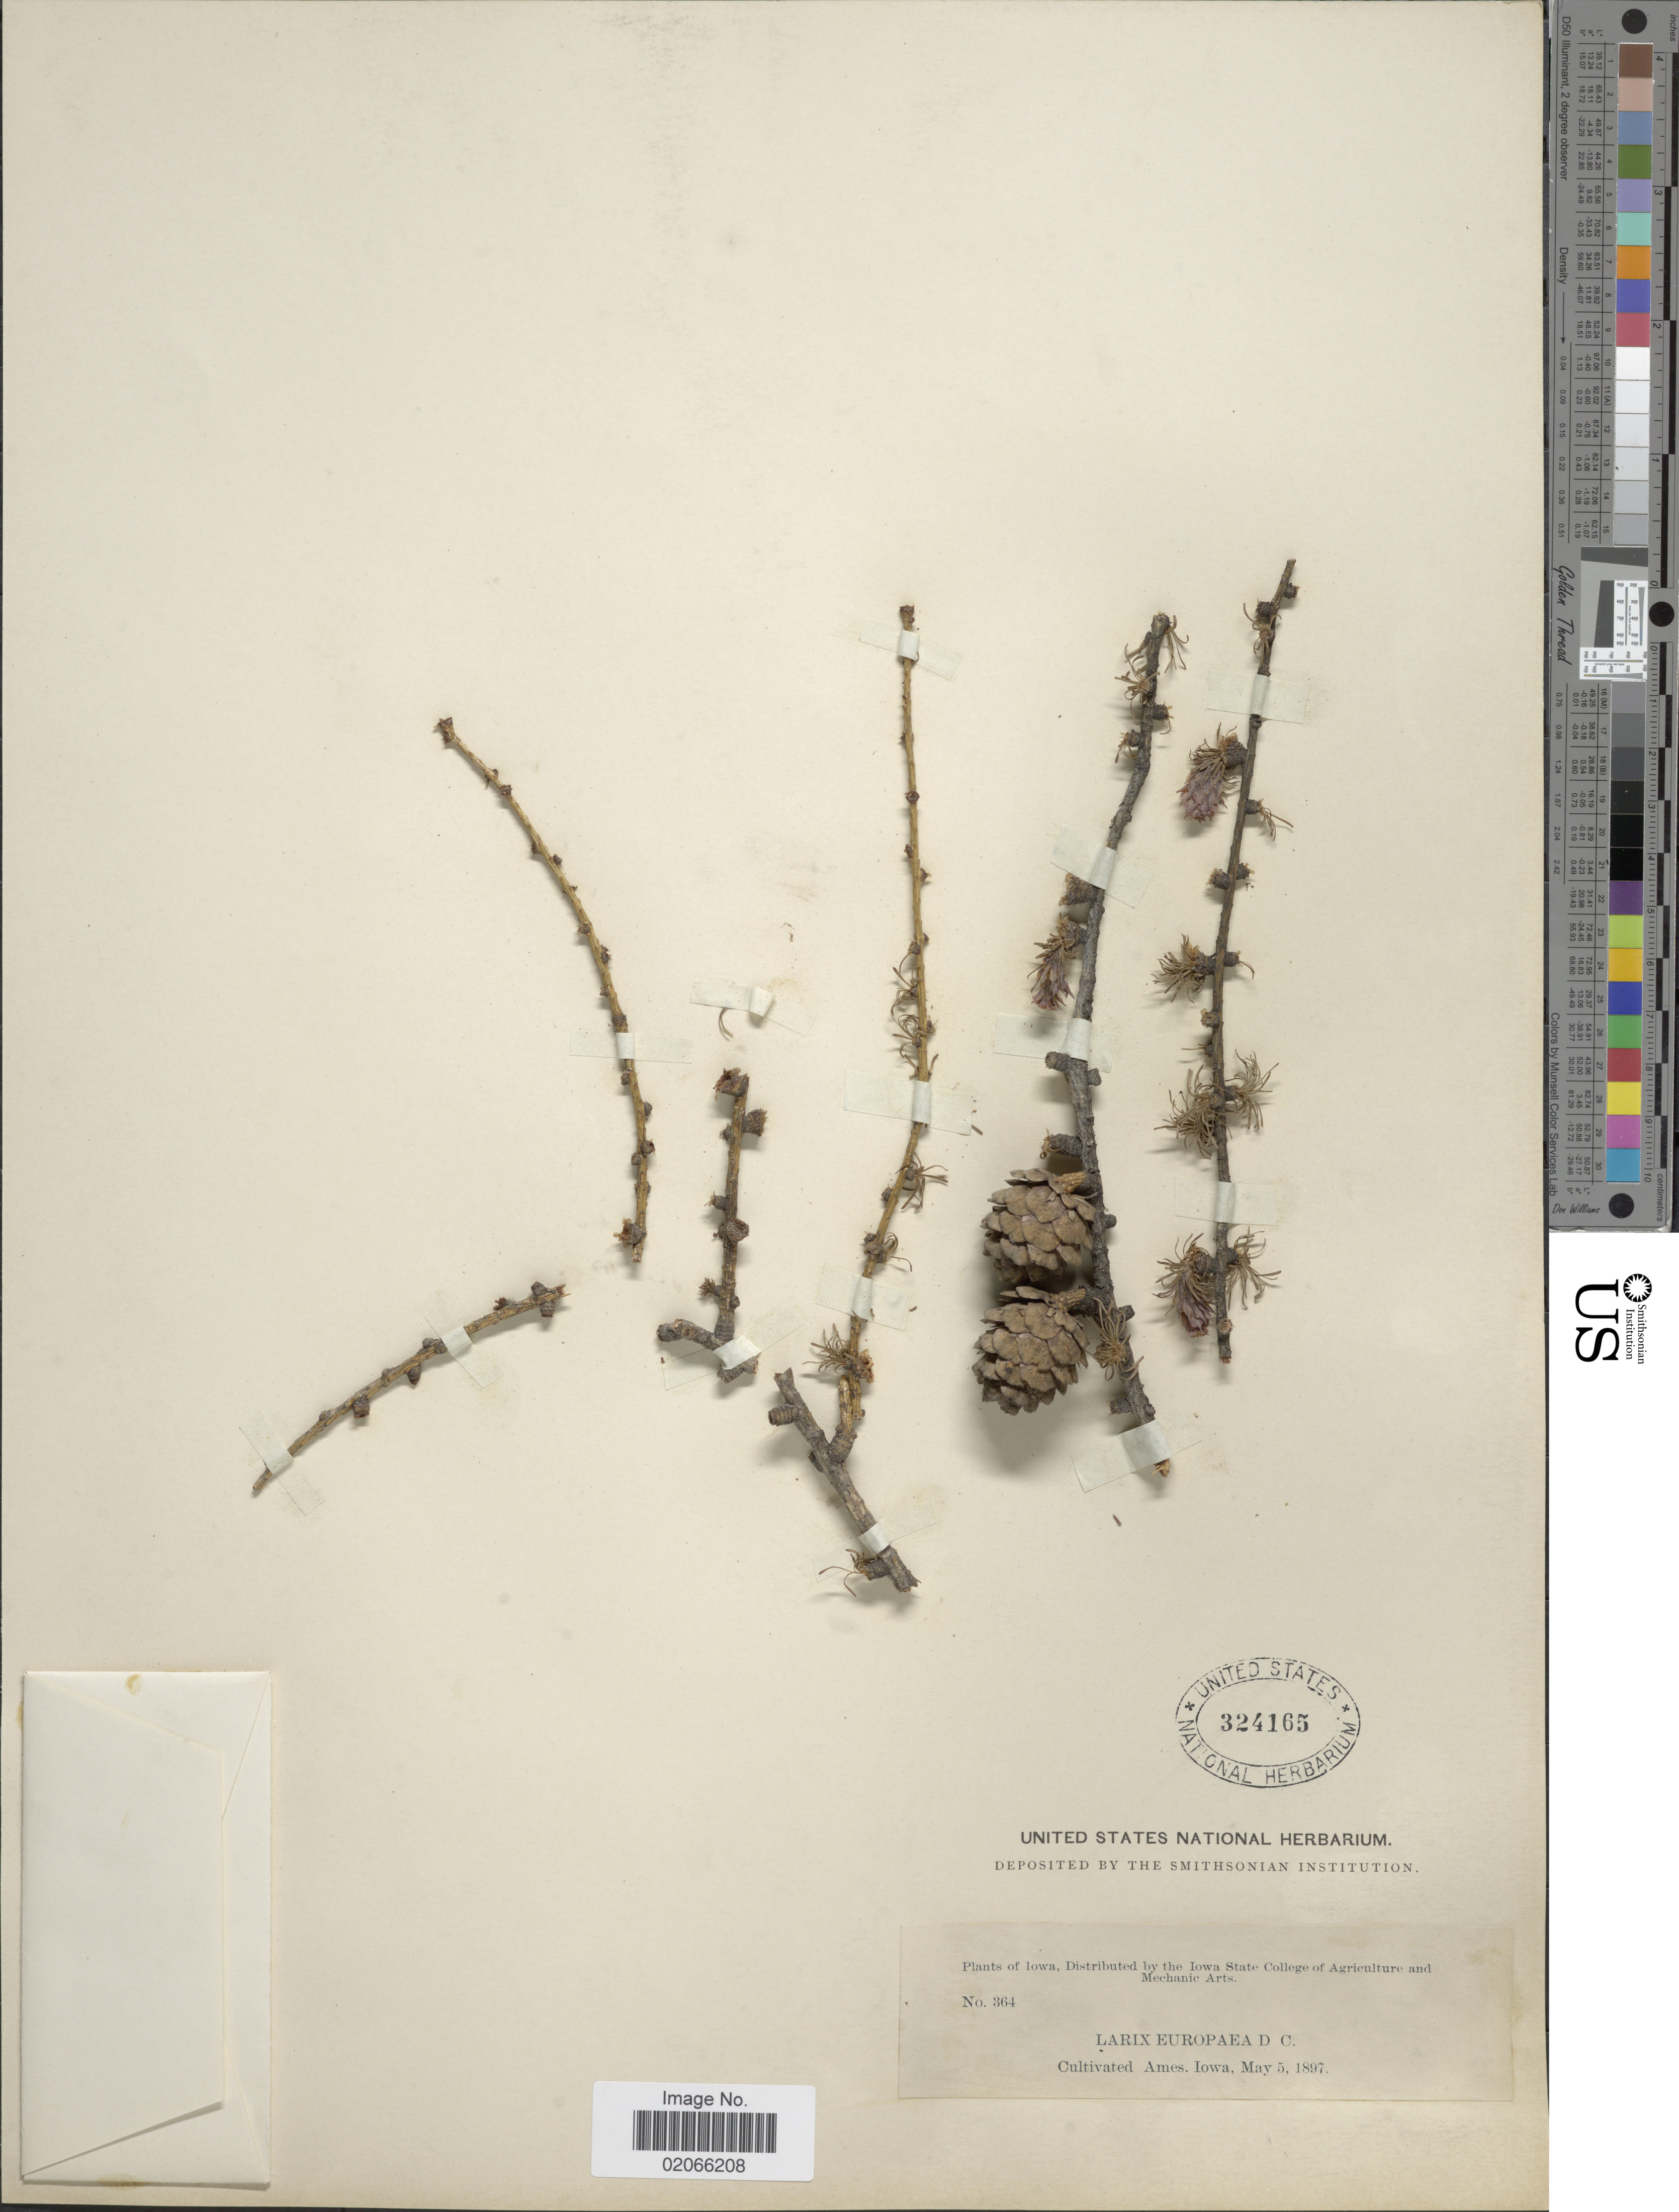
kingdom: Plantae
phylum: Tracheophyta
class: Pinopsida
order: Pinales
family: Pinaceae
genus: Larix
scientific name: Larix americana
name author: Michx.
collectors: -- Ames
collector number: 364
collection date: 1897-05-05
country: United States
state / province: Iowa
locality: Iowa.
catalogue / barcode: US 324165